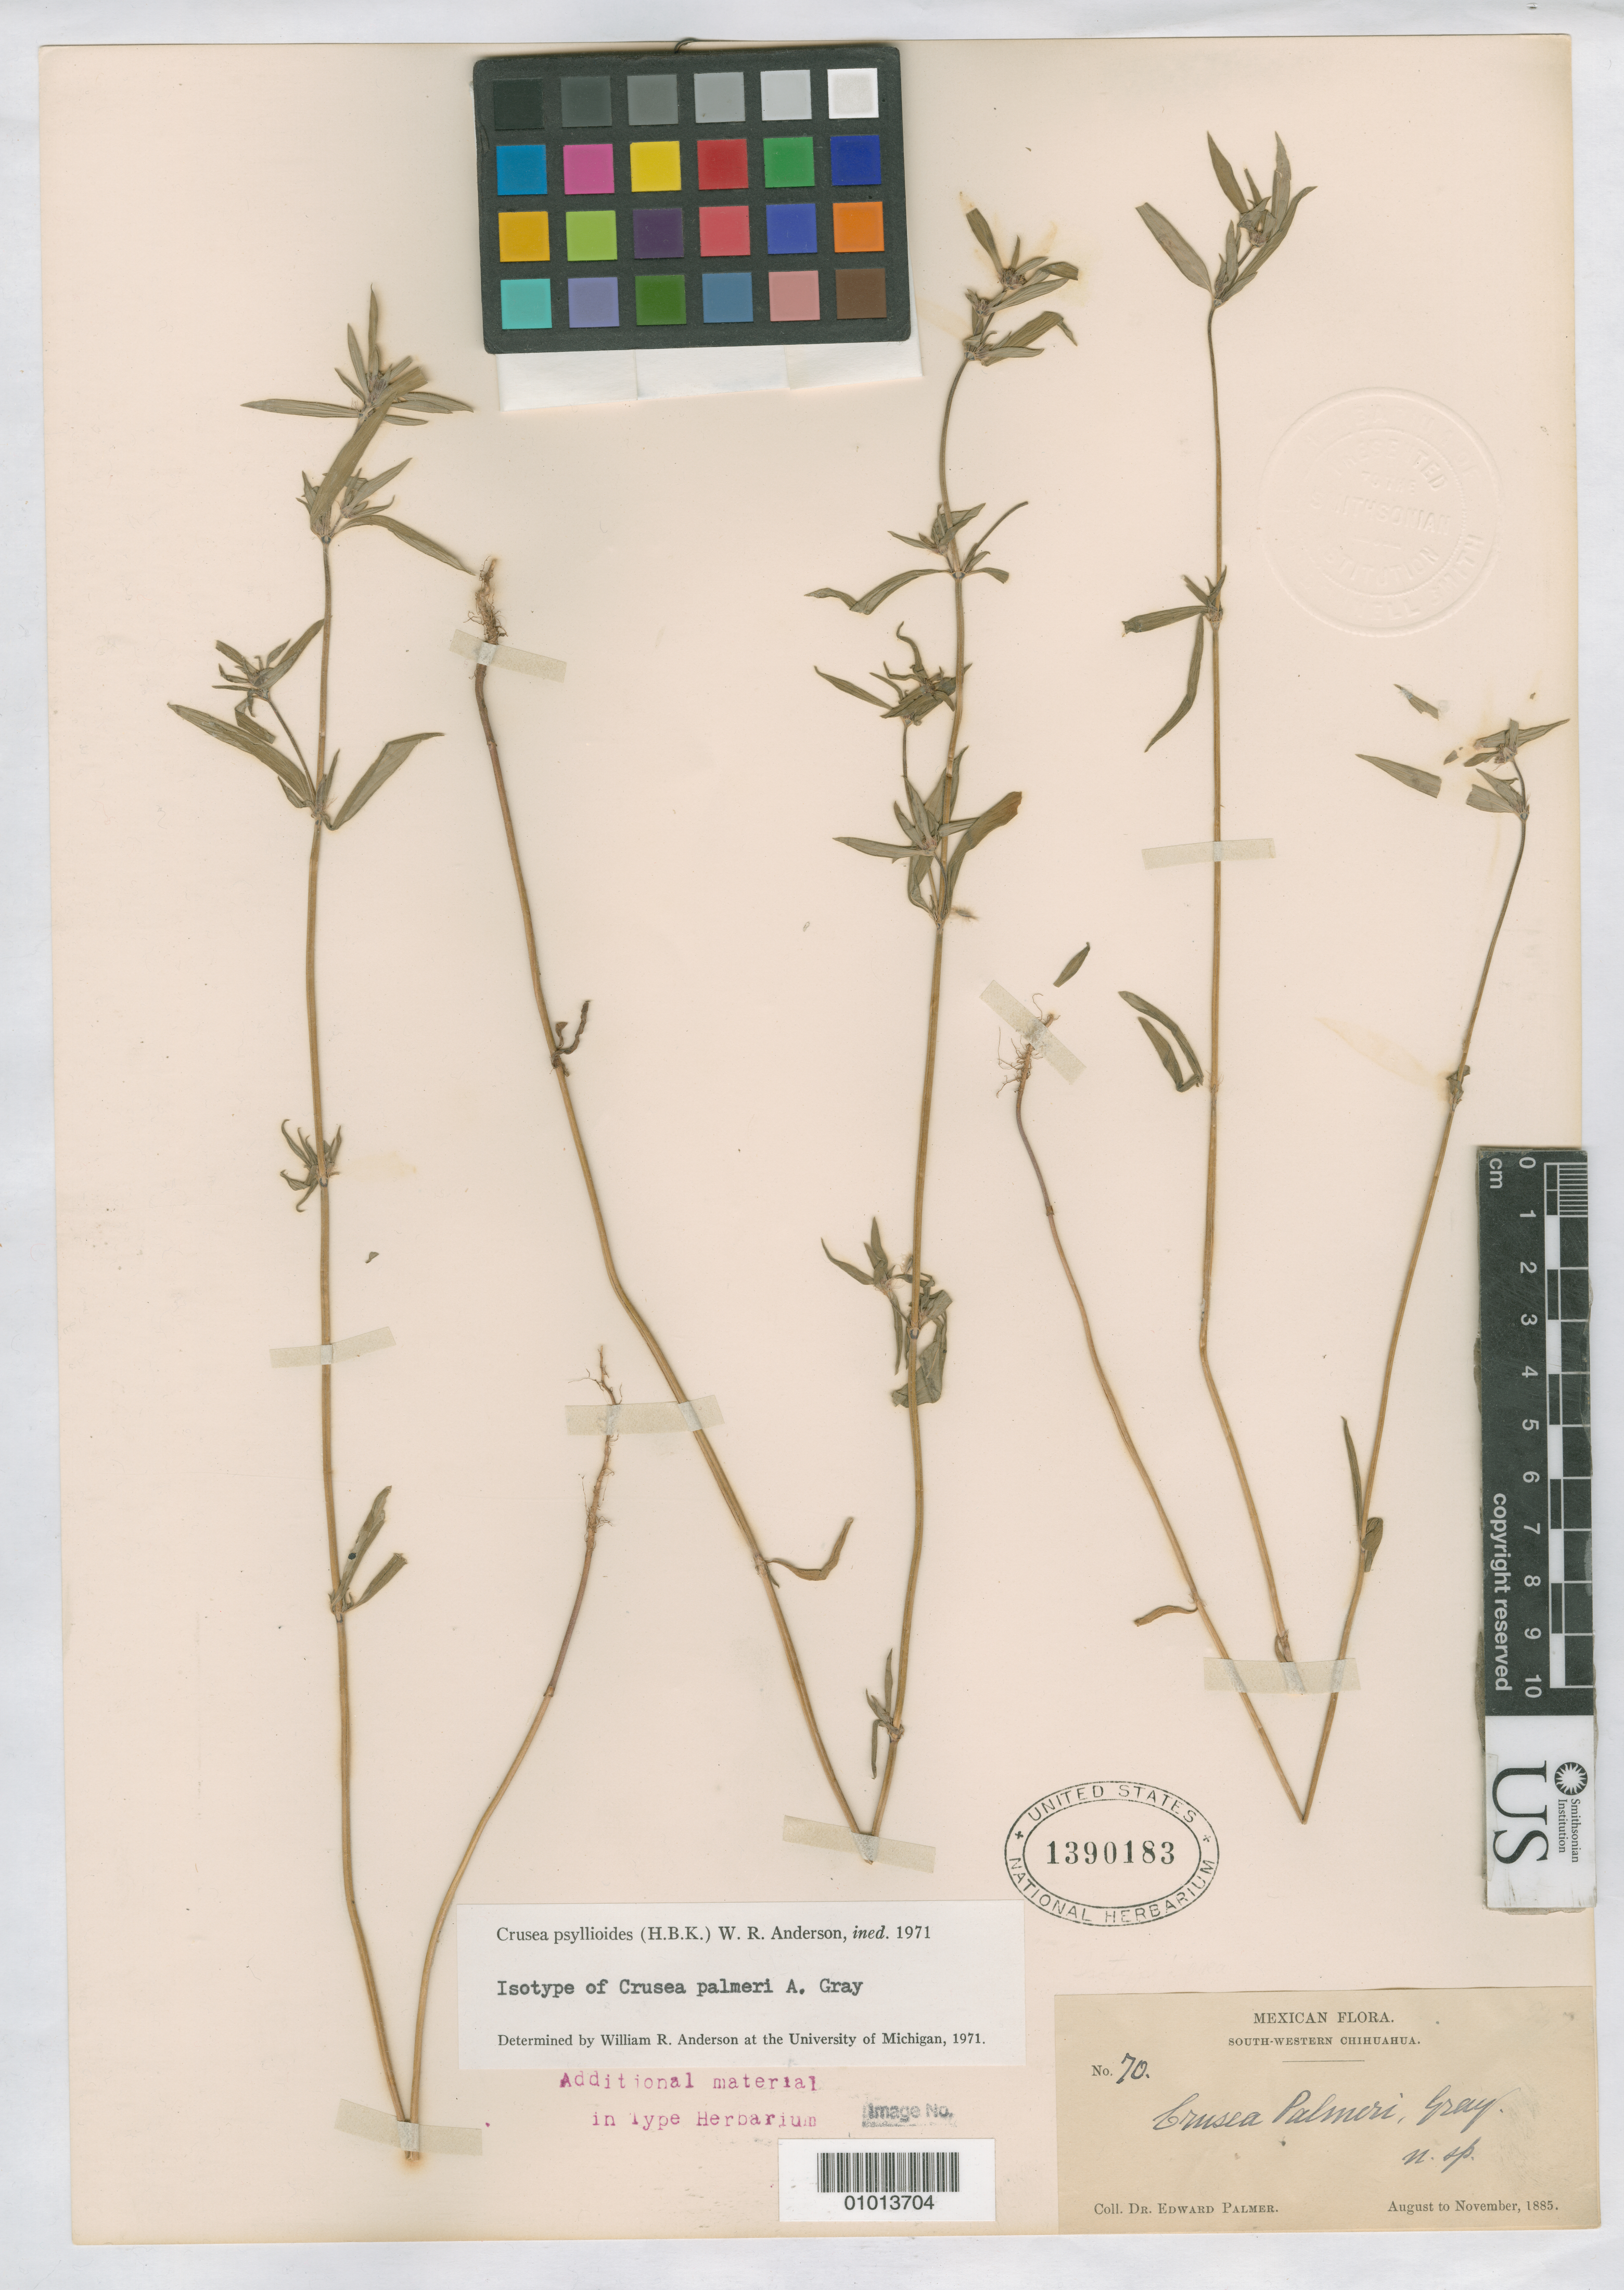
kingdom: Plantae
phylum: Tracheophyta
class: Magnoliopsida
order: Gentianales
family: Rubiaceae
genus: Crusea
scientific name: Crusea palmeri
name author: A. Gray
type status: Isotype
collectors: E. Palmer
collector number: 70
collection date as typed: Aug 1885 to -- Nov 1885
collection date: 1885-08/1885-11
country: Mexico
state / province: Chihuahua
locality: SW Chihuahua.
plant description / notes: Specimen ex John Donnell Smith herbarium.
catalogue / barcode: US 1390183